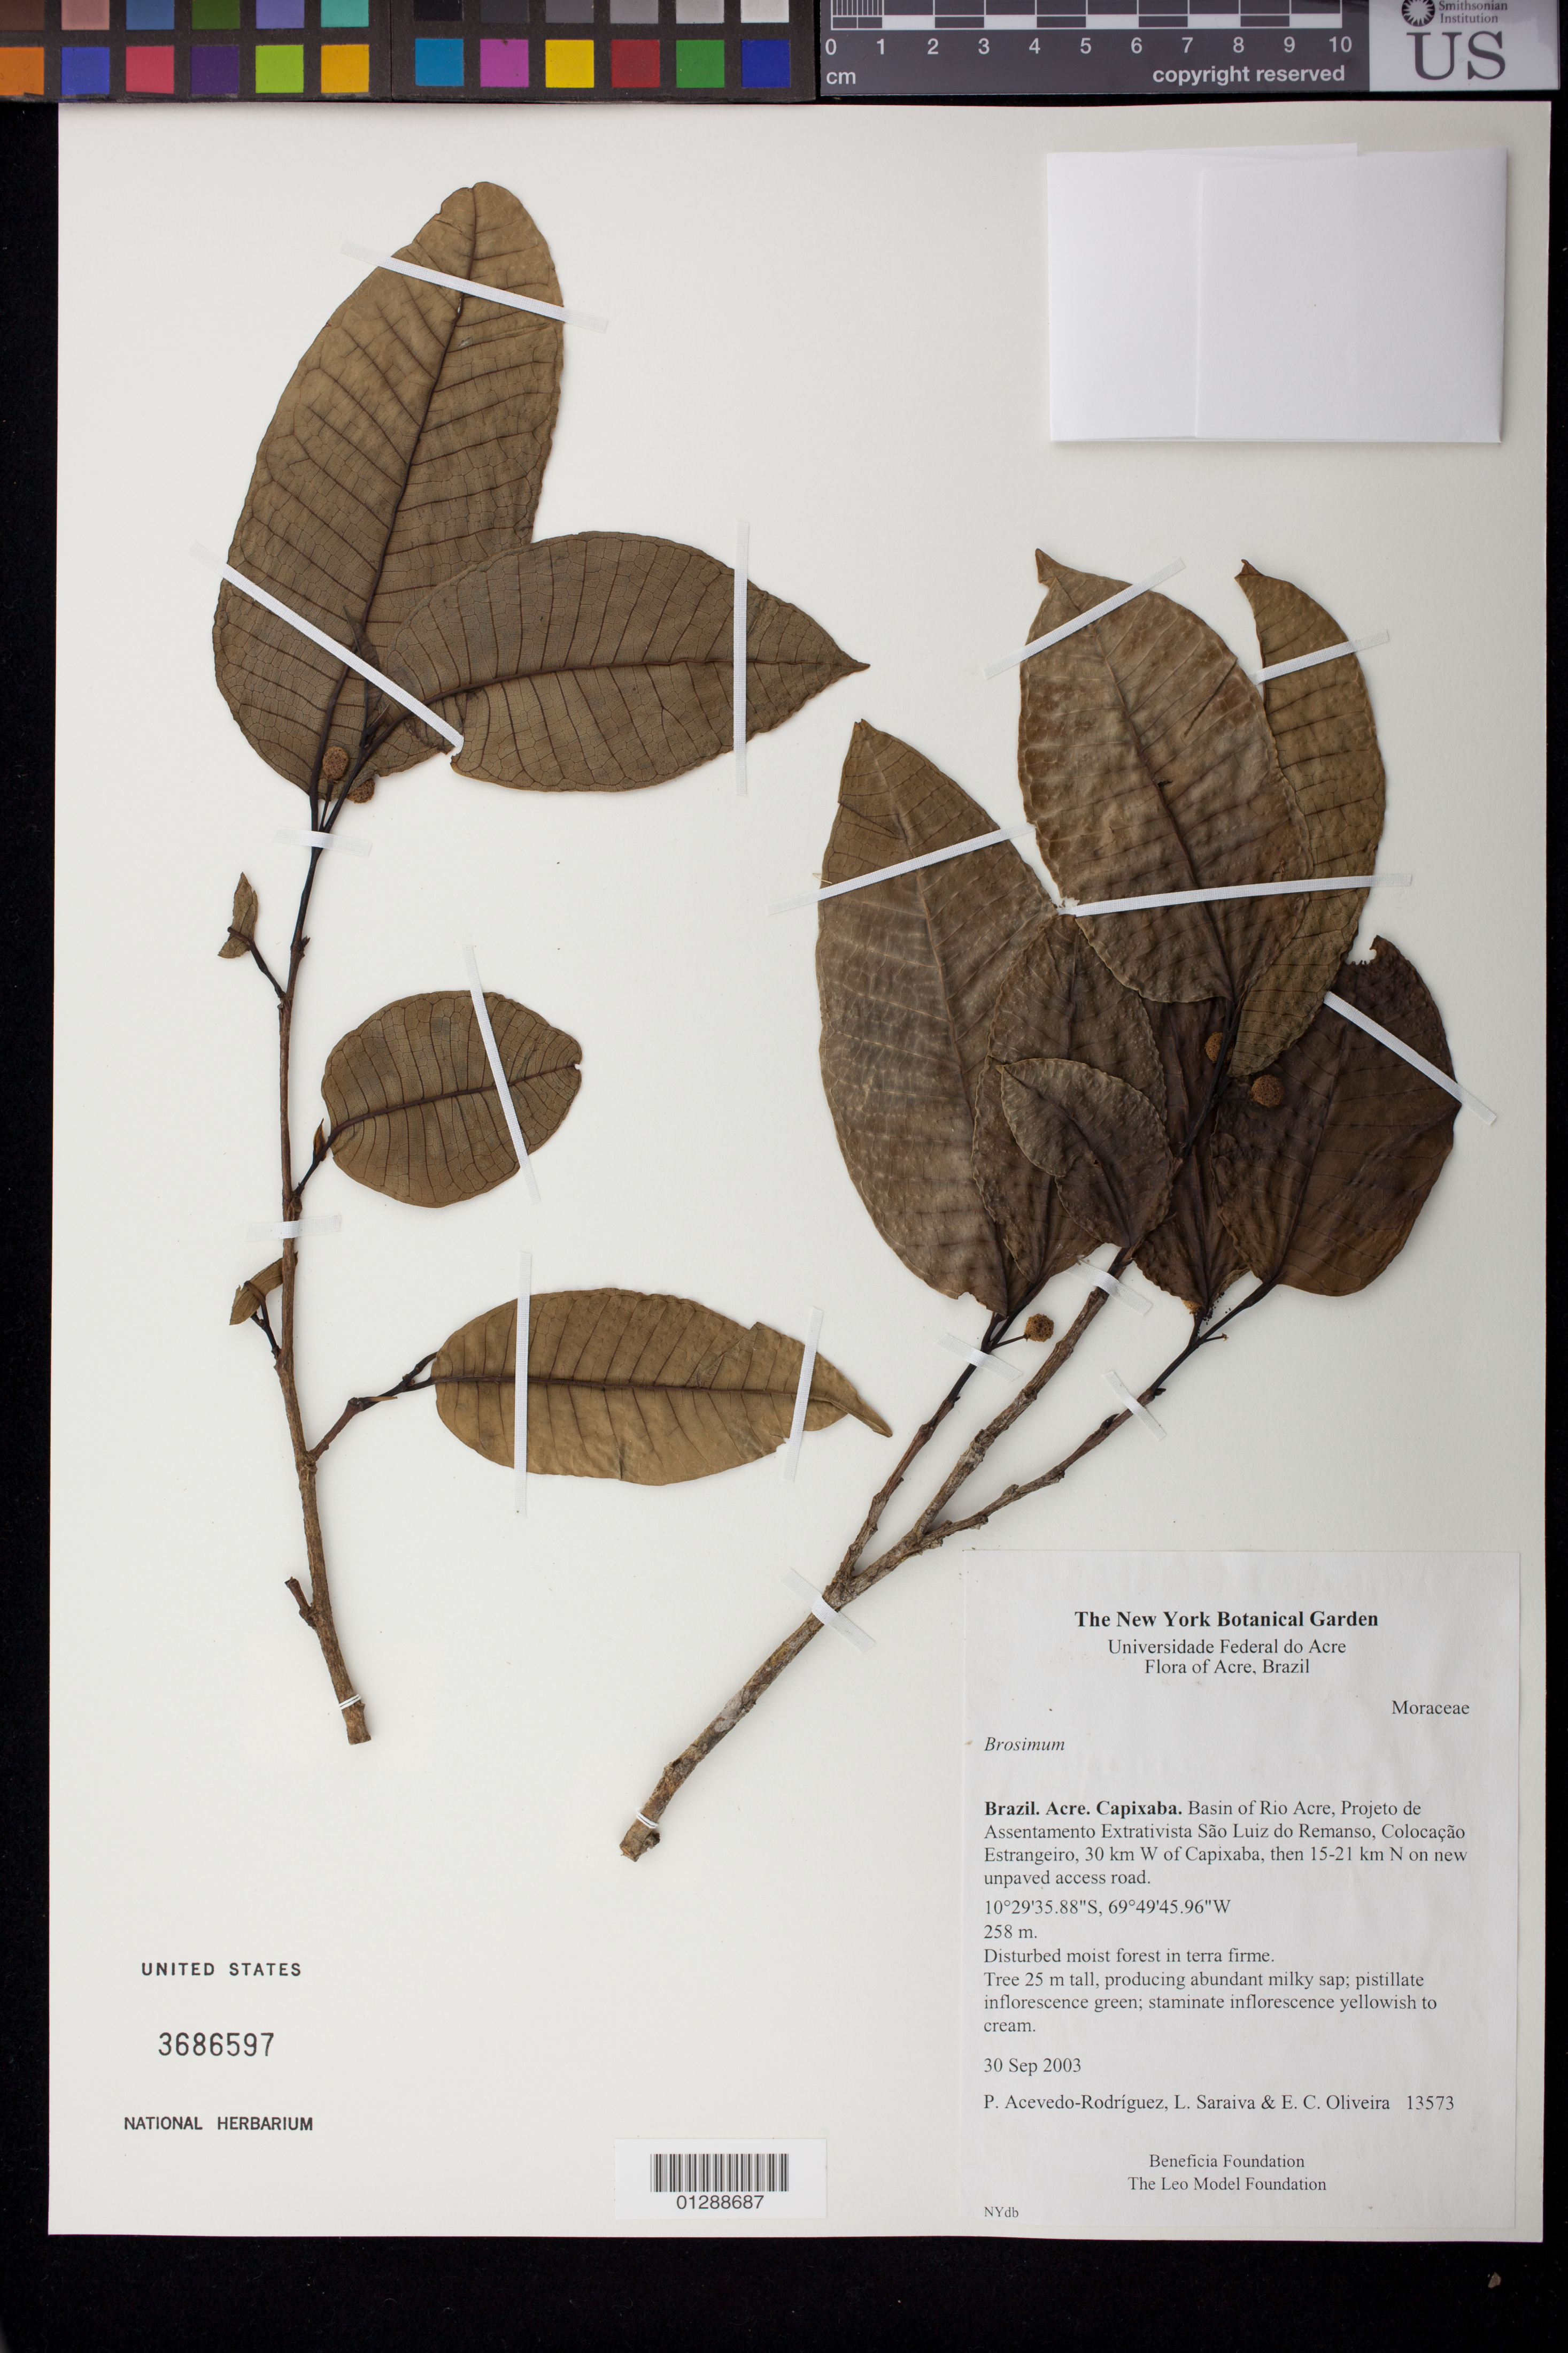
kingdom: Plantae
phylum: Tracheophyta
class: Magnoliopsida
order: Rosales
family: Moraceae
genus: Brosimum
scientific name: Brosimum sp.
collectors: P. Acevedo-Rodr., L. Saraiva & E. Oliveira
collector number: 13573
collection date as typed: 30 Sep 2003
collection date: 2003-09-30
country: Brazil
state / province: Acre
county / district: Capichaba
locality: Acre: Mun. Capichaba.; Basin of Rio Acre, Projeto de Assentamento Extrativista Sao Luiz do Remanso, Colocaçao Estrangeiro, 30 km w of Capixaba, then 15-21 km N on new unpaved access road.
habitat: Disturbed primary moist, terra firme forest.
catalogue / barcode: US 3686597